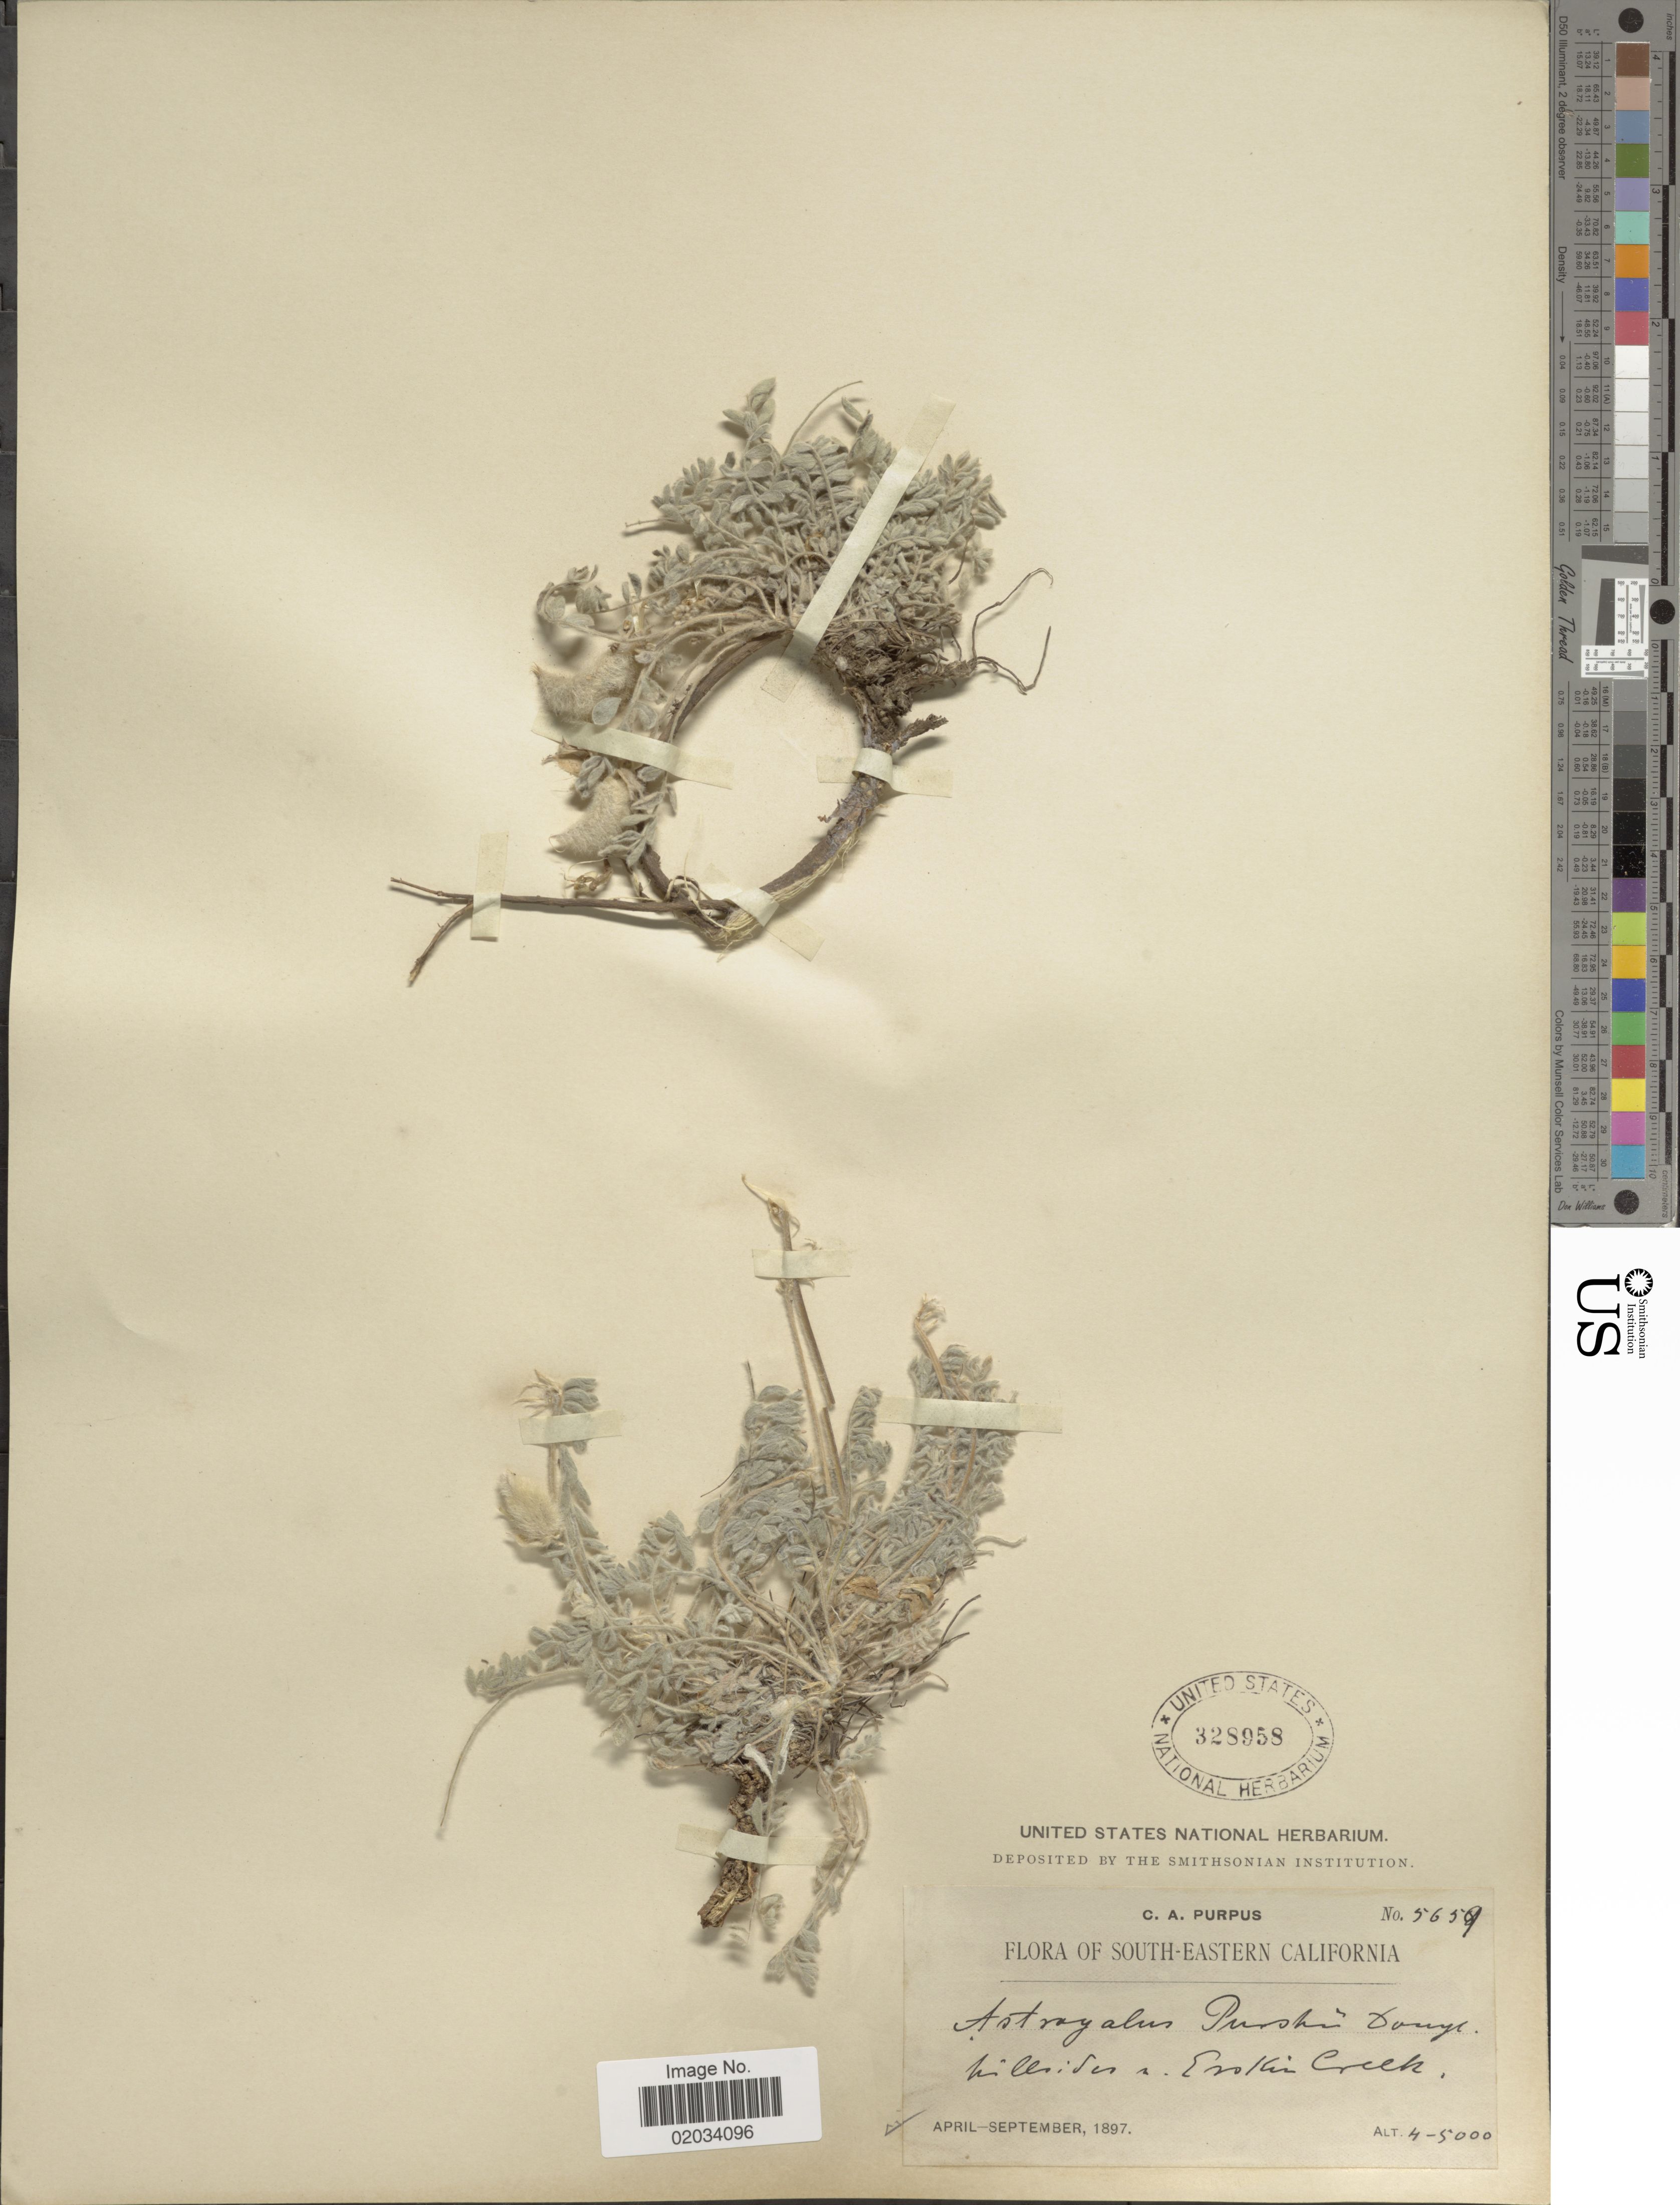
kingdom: Plantae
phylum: Tracheophyta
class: Magnoliopsida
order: Fabales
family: Fabaceae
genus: Astragalus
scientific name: Astragalus purshii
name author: Douglas ex Hook.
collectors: C. A. Purpus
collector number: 5659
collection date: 1897-04/1897-09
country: United States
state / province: California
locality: South-Eastern California, Erskin Creek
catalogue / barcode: US 328958